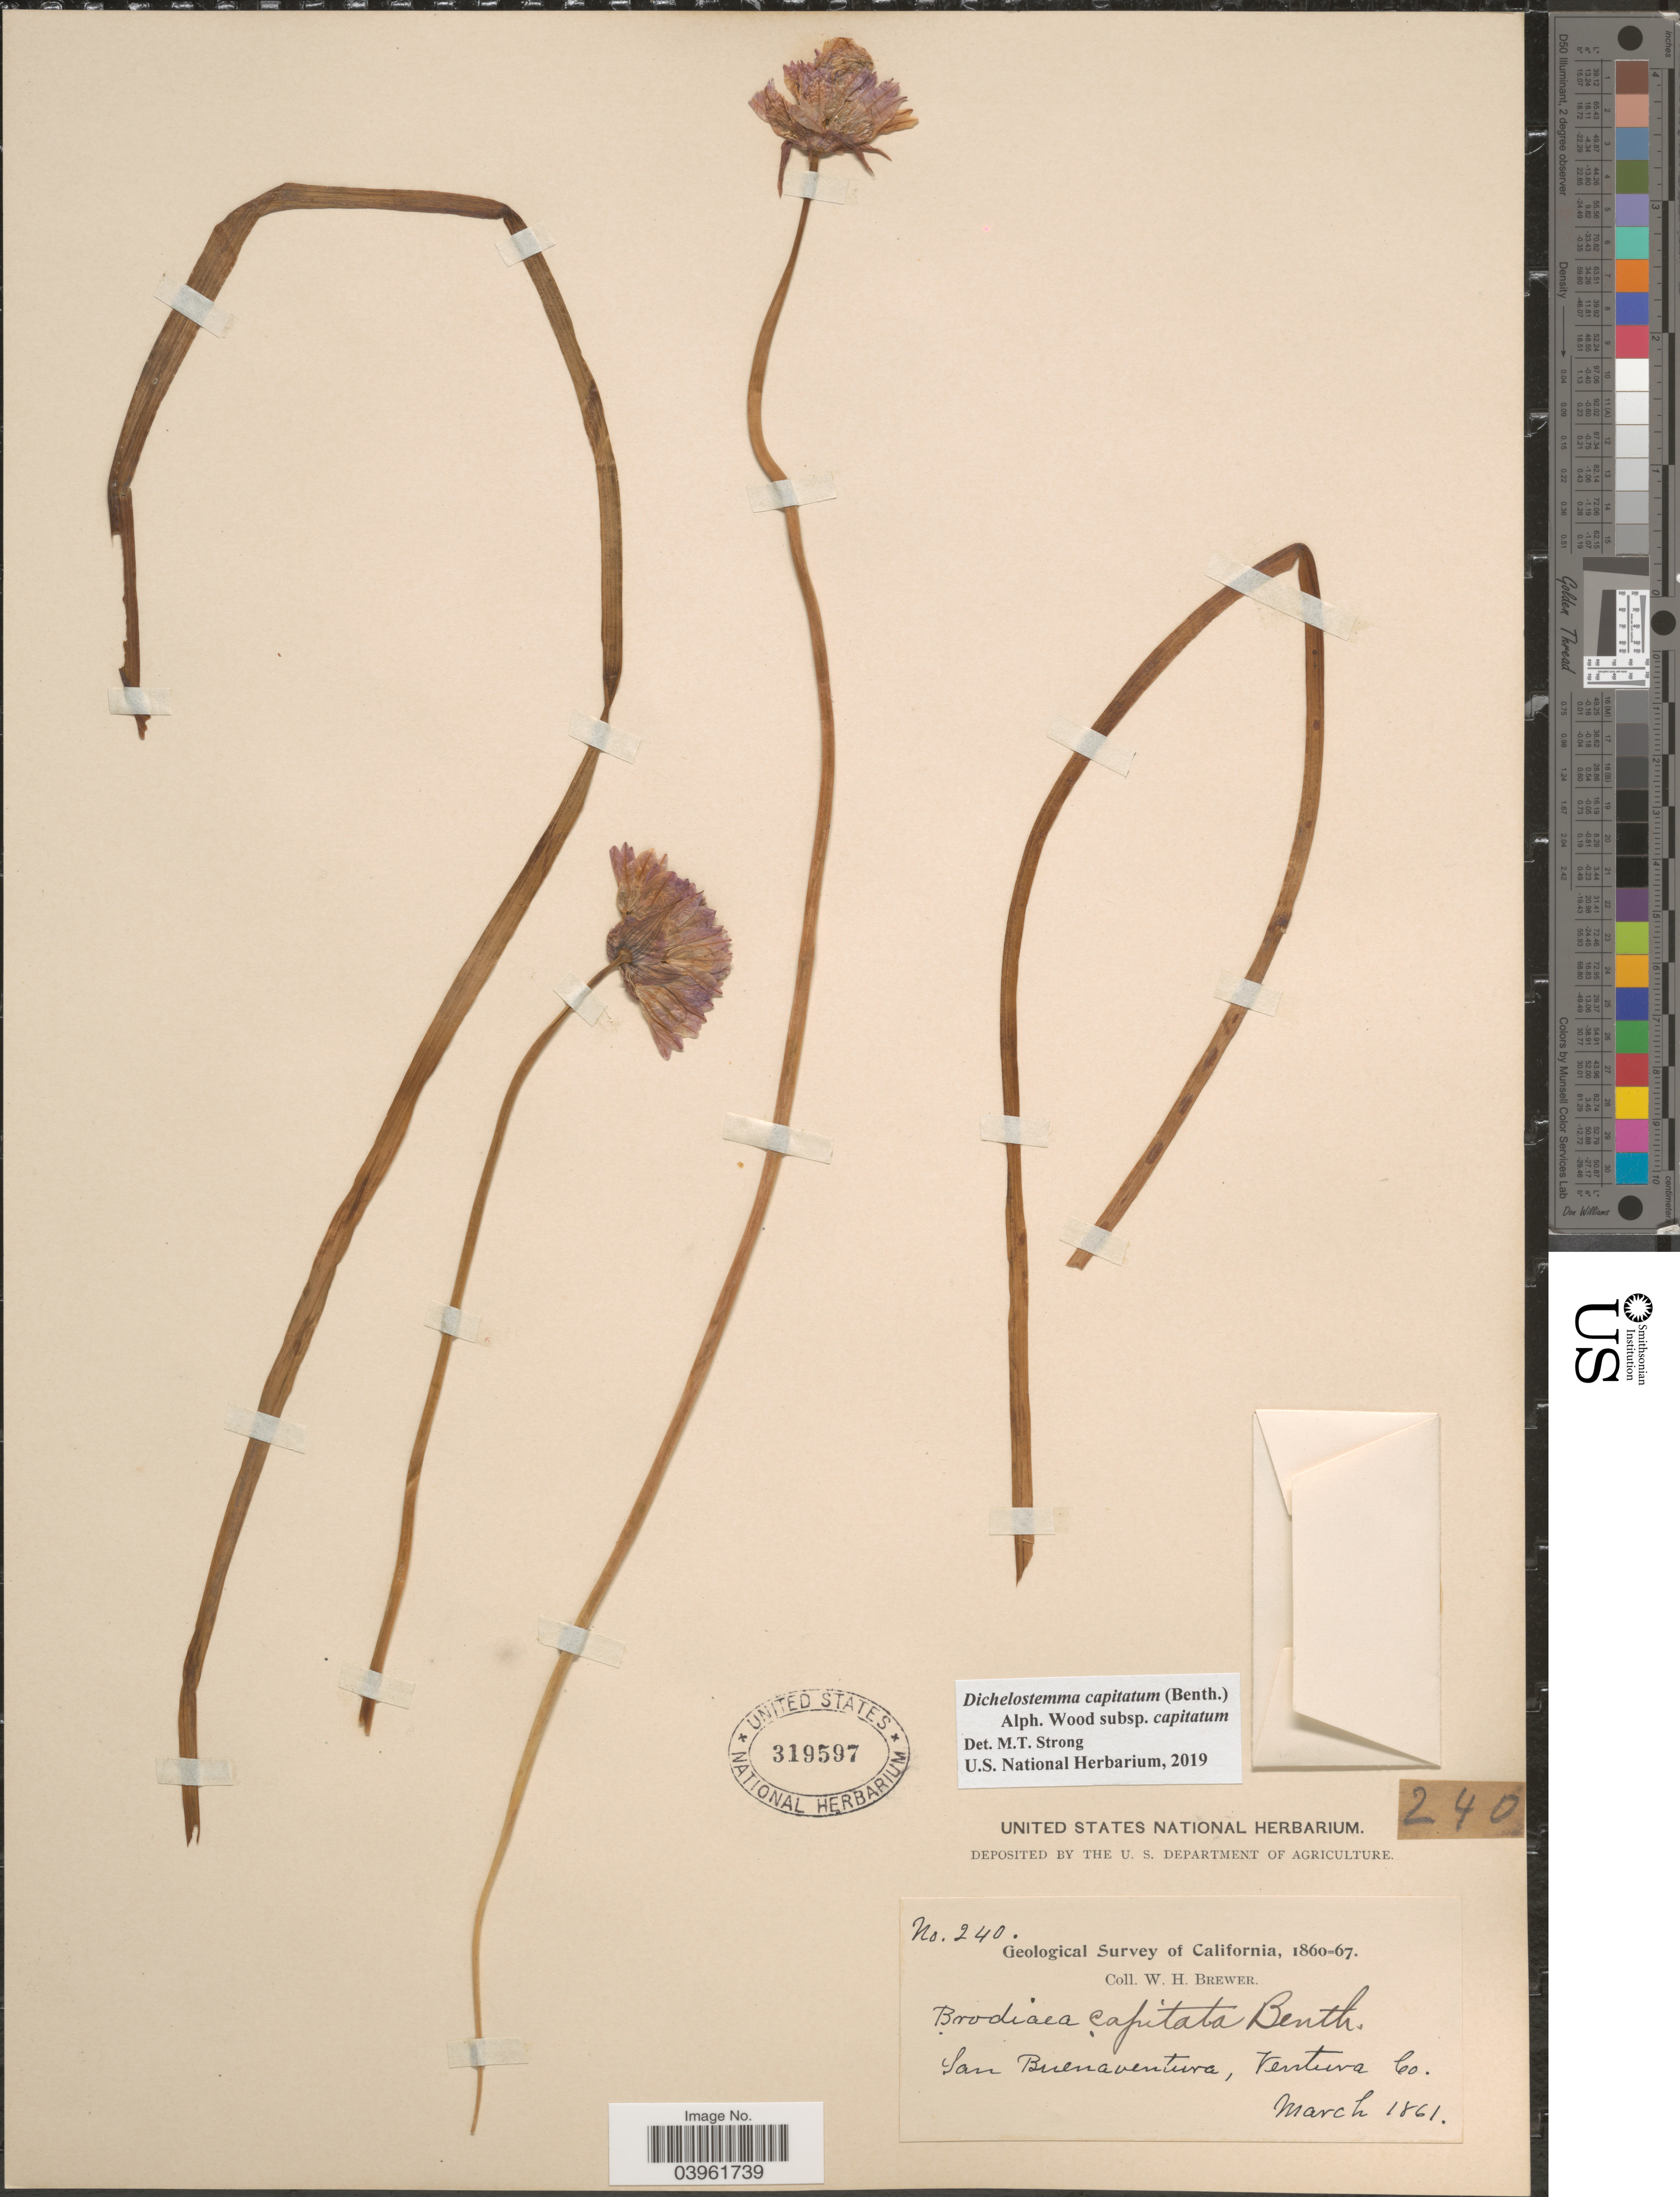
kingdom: Plantae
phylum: Tracheophyta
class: Liliopsida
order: Asparagales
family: Asparagaceae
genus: Dichelostemma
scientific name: Dichelostemma capitatum subsp. capitatum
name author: (Benth.) Alph. Wood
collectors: W. H. Brewer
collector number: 240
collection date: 1861-03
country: United States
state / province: California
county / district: Ventura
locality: San Buenaventura, Ventura Co.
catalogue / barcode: US 319597